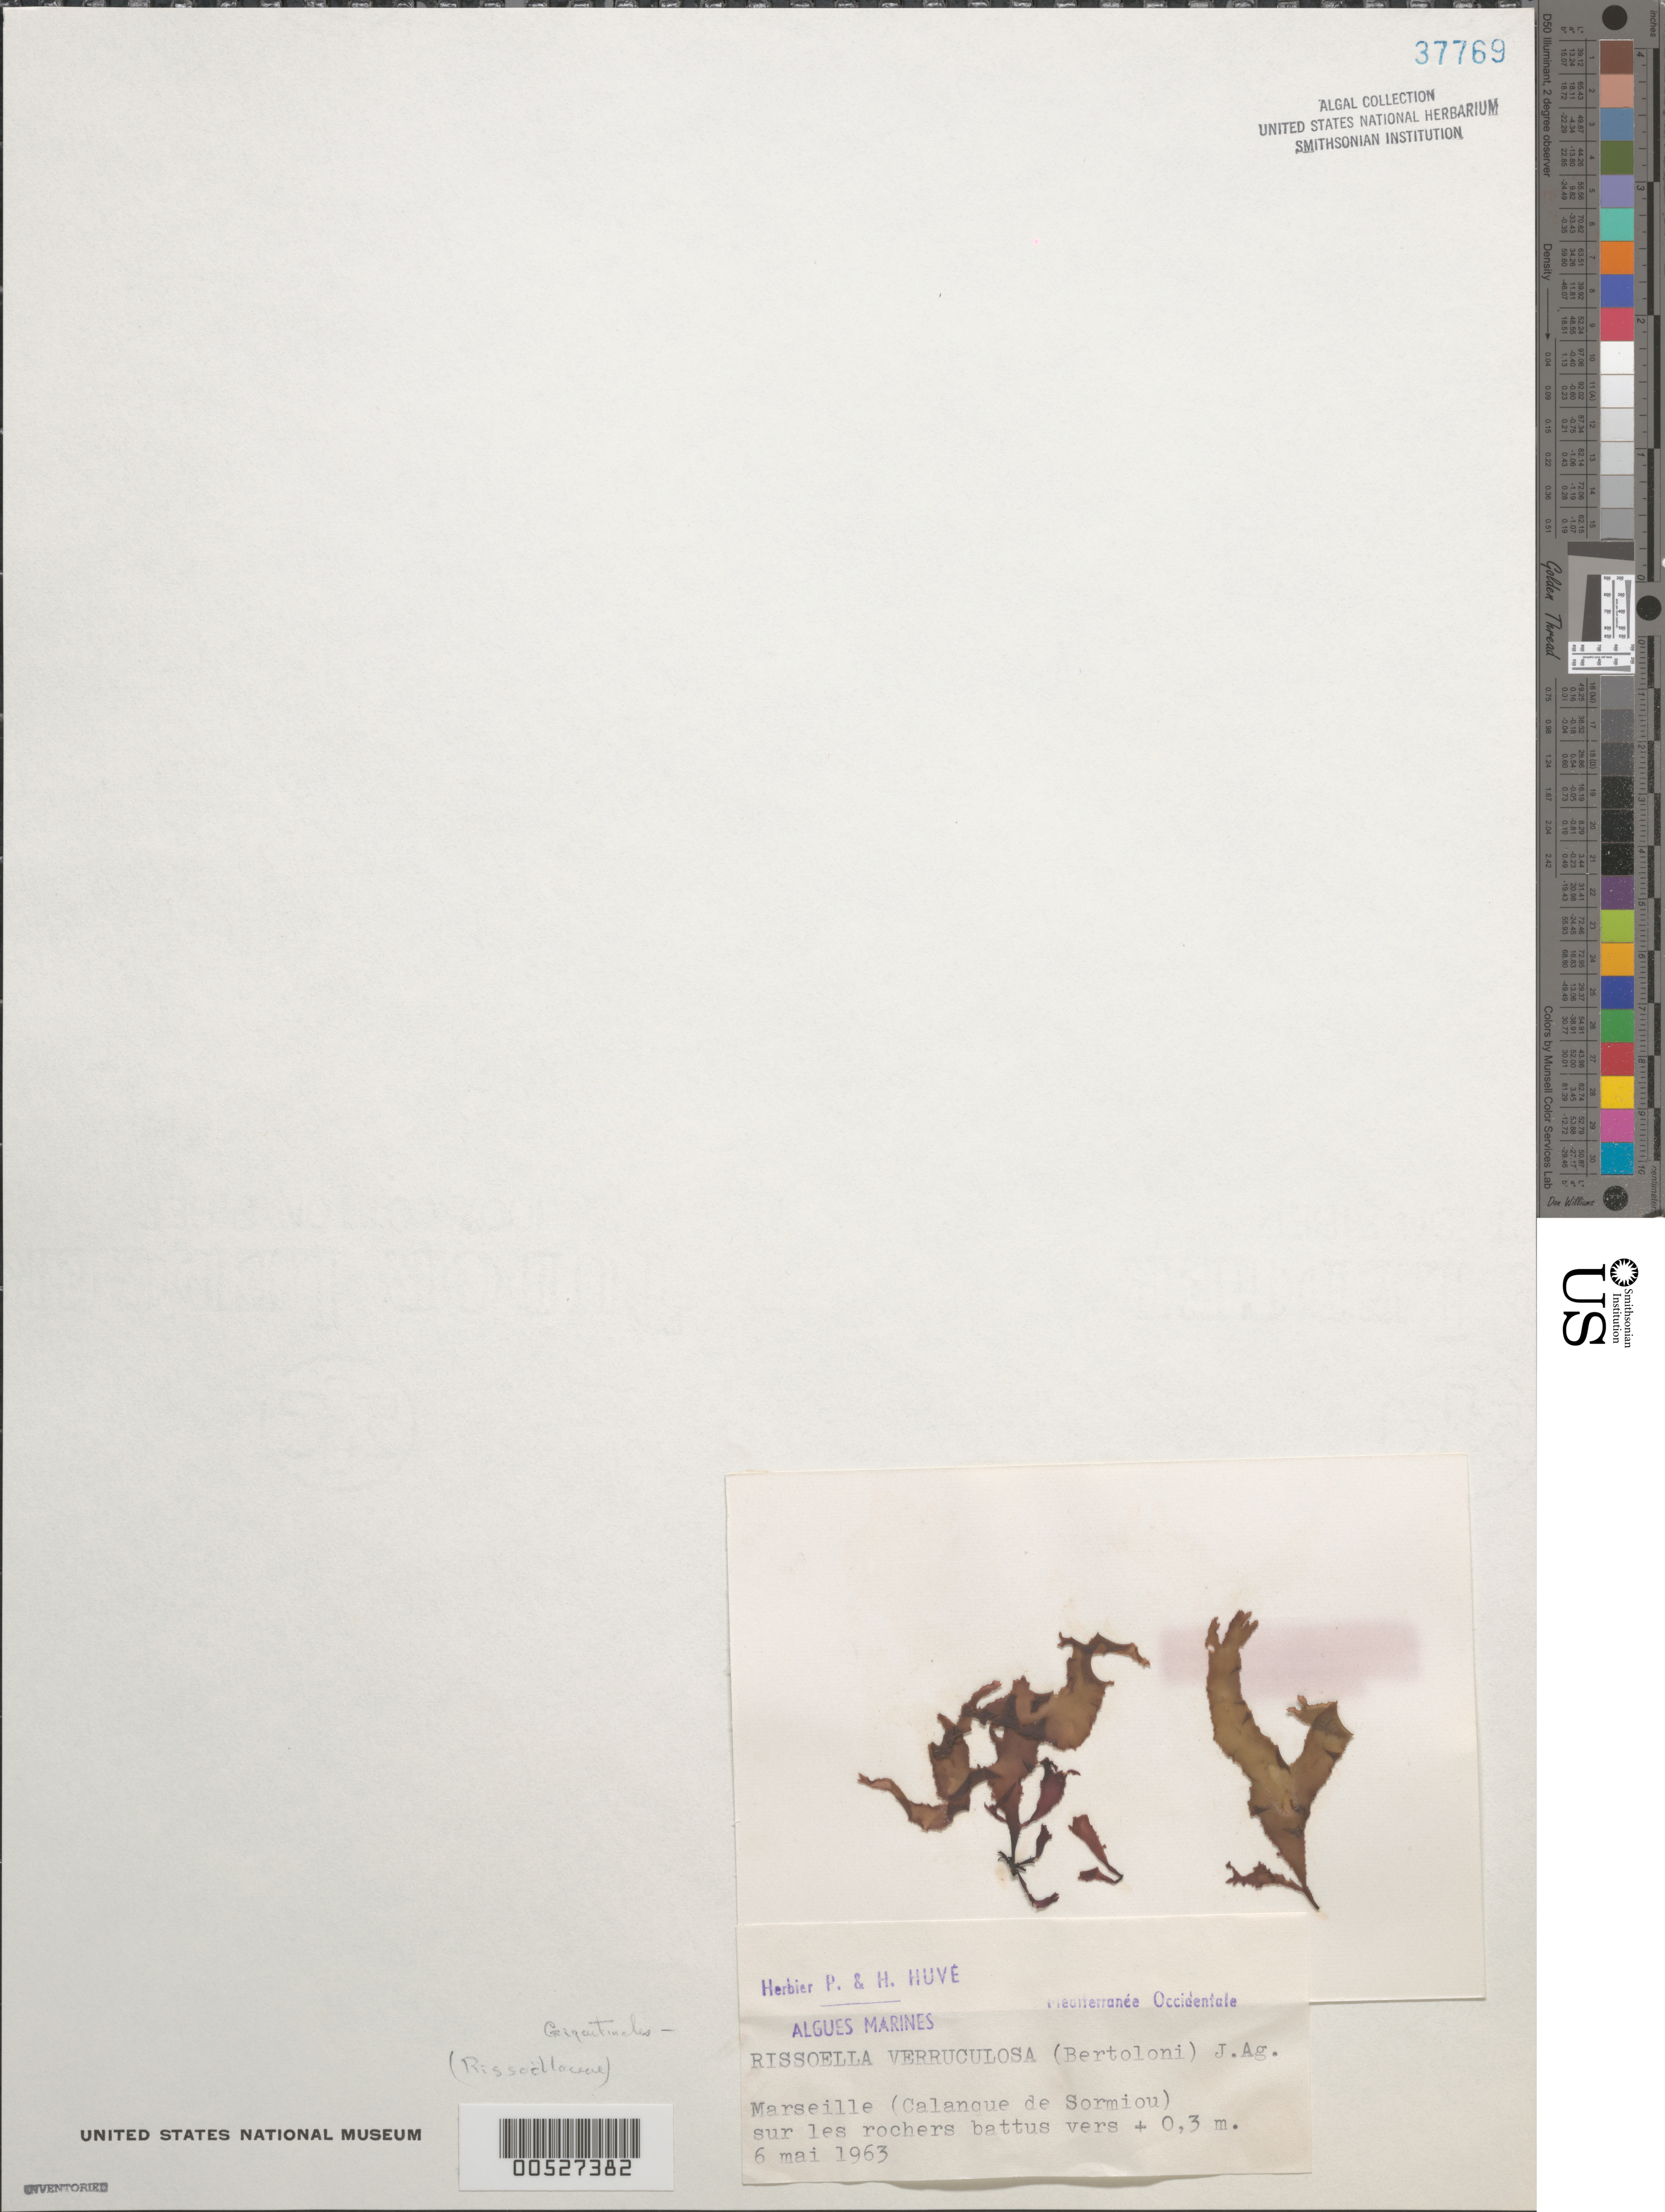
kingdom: Plantae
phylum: Rhodophyta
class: Florideophyceae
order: Gigartinales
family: Rissoellaceae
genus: Rissoella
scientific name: Rissoella verruculosa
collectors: P. Huve & H. Huve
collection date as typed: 06 May 1963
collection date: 1963-05-06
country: France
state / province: Provence-Alpes-Côte d'Azur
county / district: Bouches-du-Rhône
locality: Calanque de Sormiou, Marseille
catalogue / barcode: US 37769